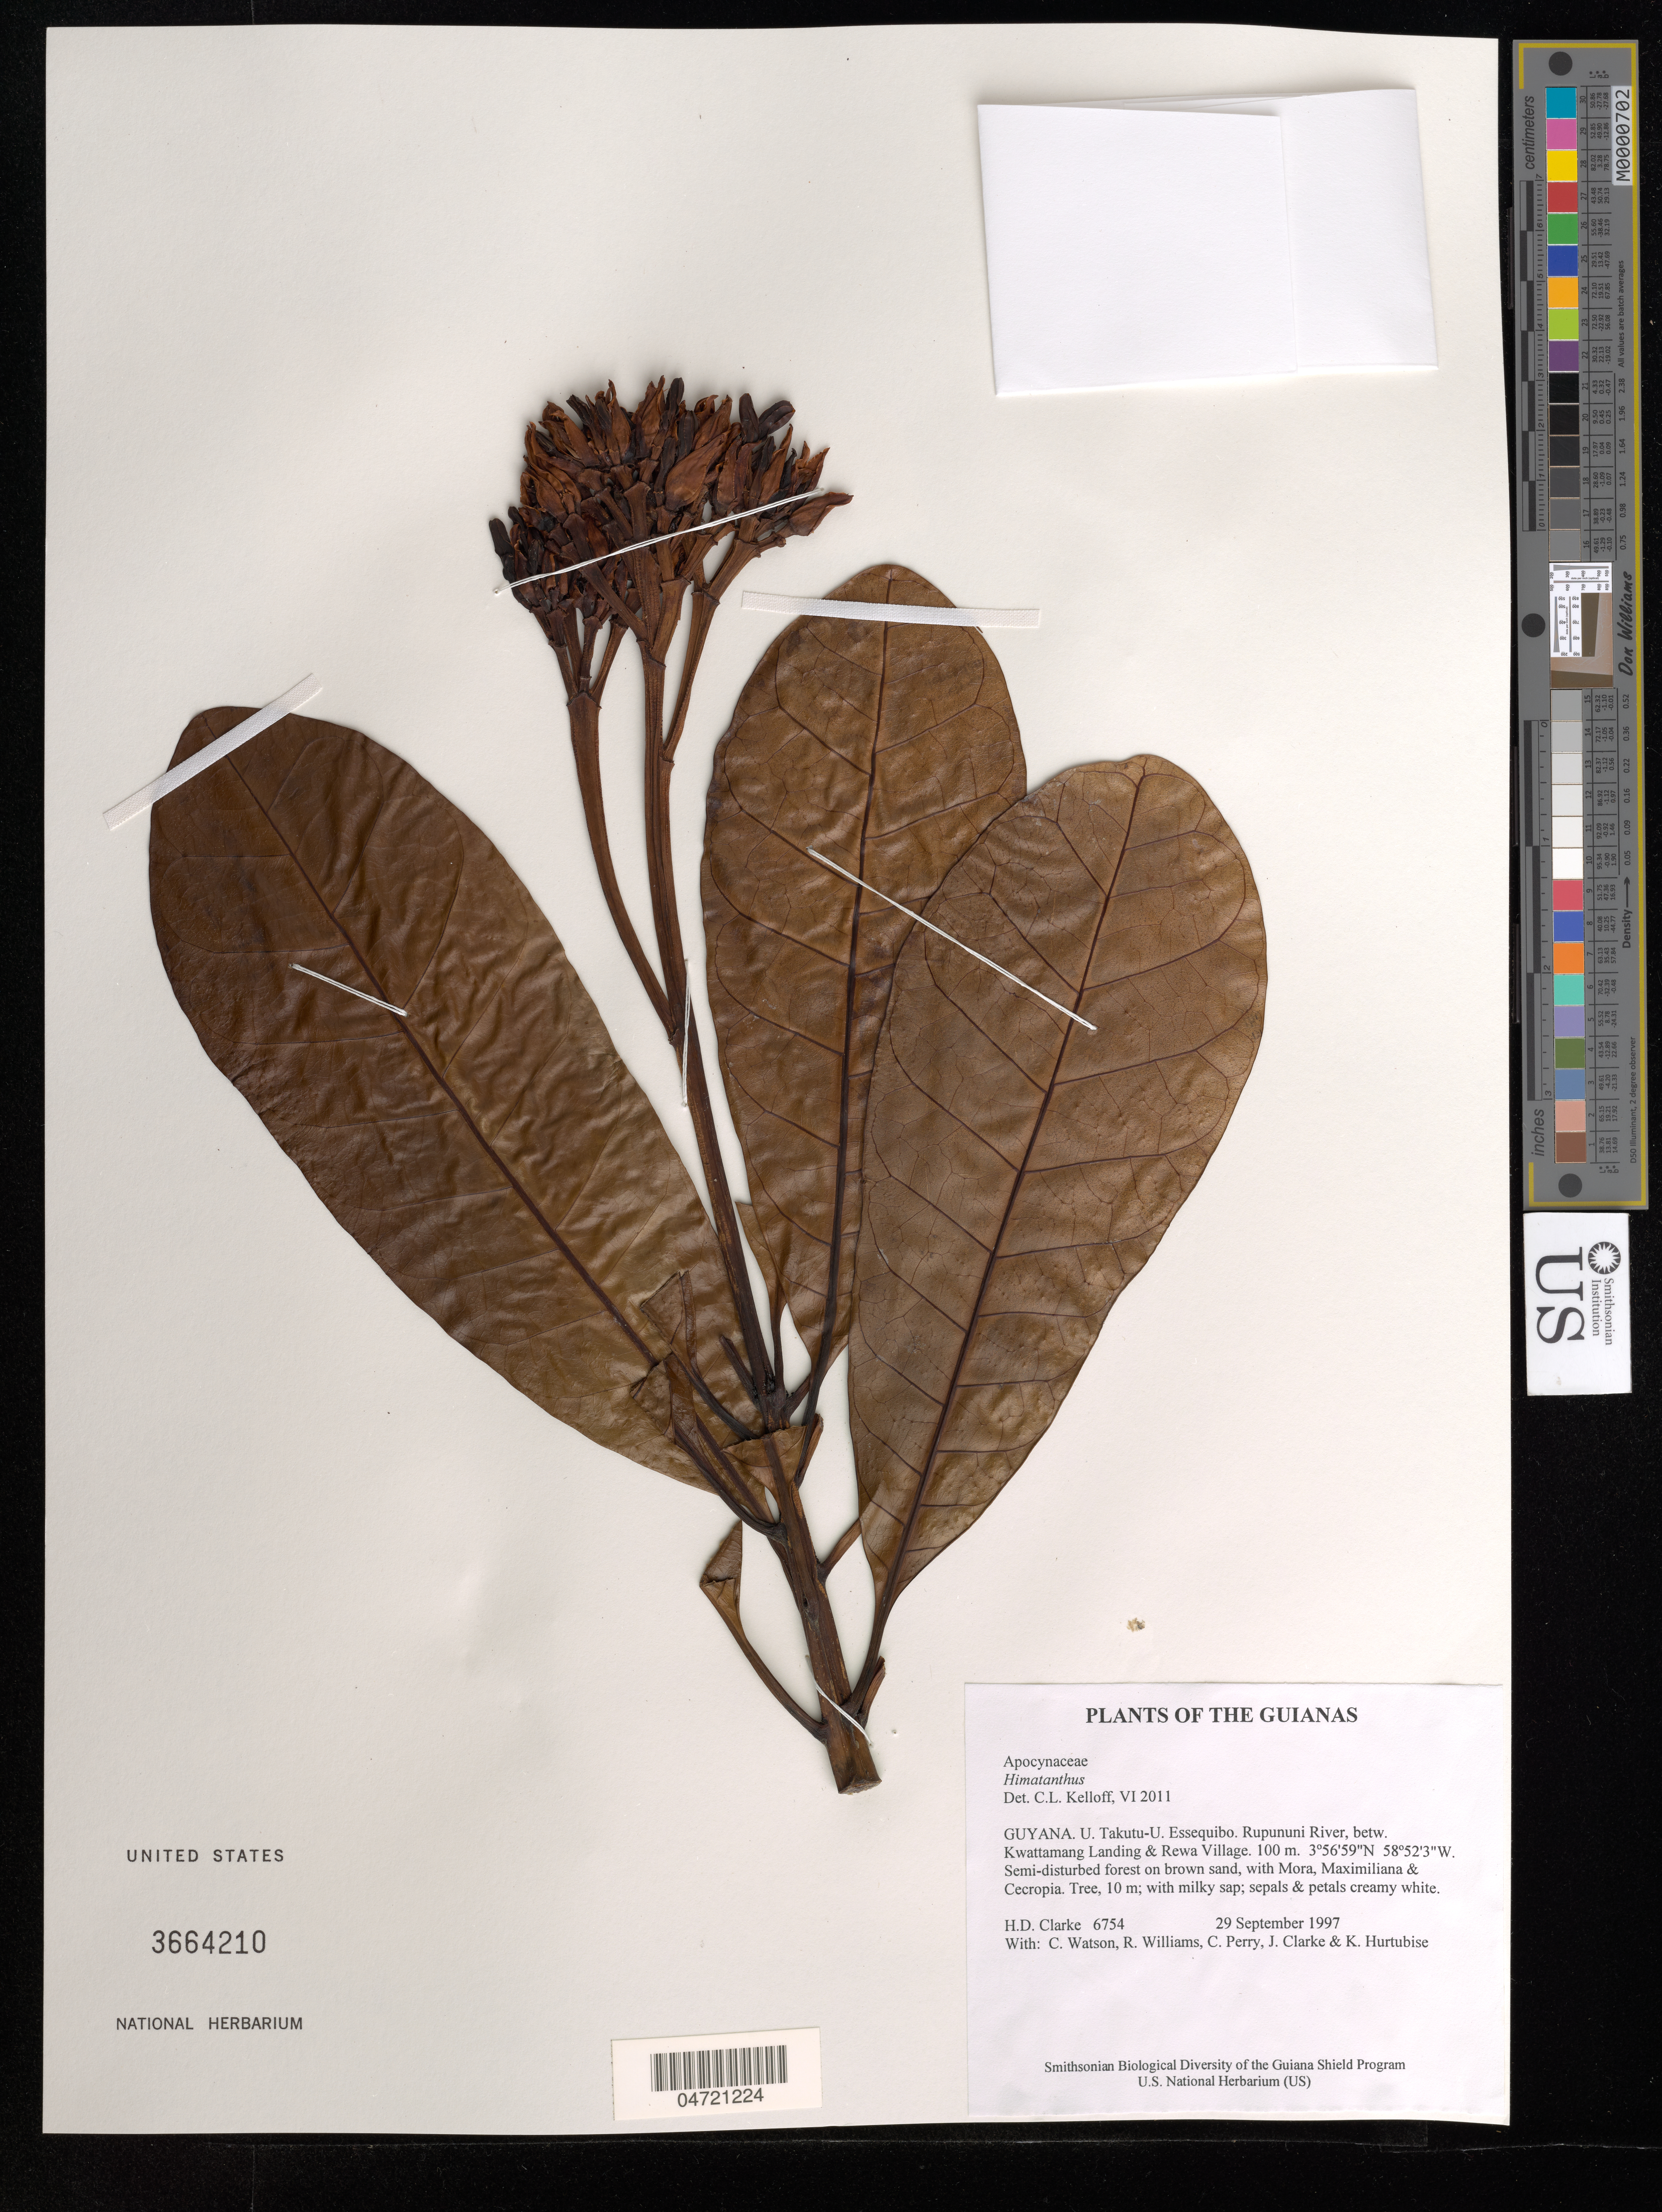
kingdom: Plantae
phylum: Tracheophyta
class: Magnoliopsida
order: Gentianales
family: Apocynaceae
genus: Himatanthus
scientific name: Himatanthus sp.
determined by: Kelloff, Carol L., (US), Smithsonian Institution - National Museum of Natural History (UNITED STATES)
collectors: H. D. Clarke, C. Watson, R. Williams, C. Perry, J. Clarke & K. Hurtubise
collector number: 6754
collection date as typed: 29 September 1997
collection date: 1997-09-29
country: Guyana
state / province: U. Takutu-U. Essequibo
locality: Rupununi River, betw. Kwattamang Landing & Rewa Village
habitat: Semi-disturbed forest on brown sand, with Mora, Maximiliana & Cecropia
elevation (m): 100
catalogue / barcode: US 3664210